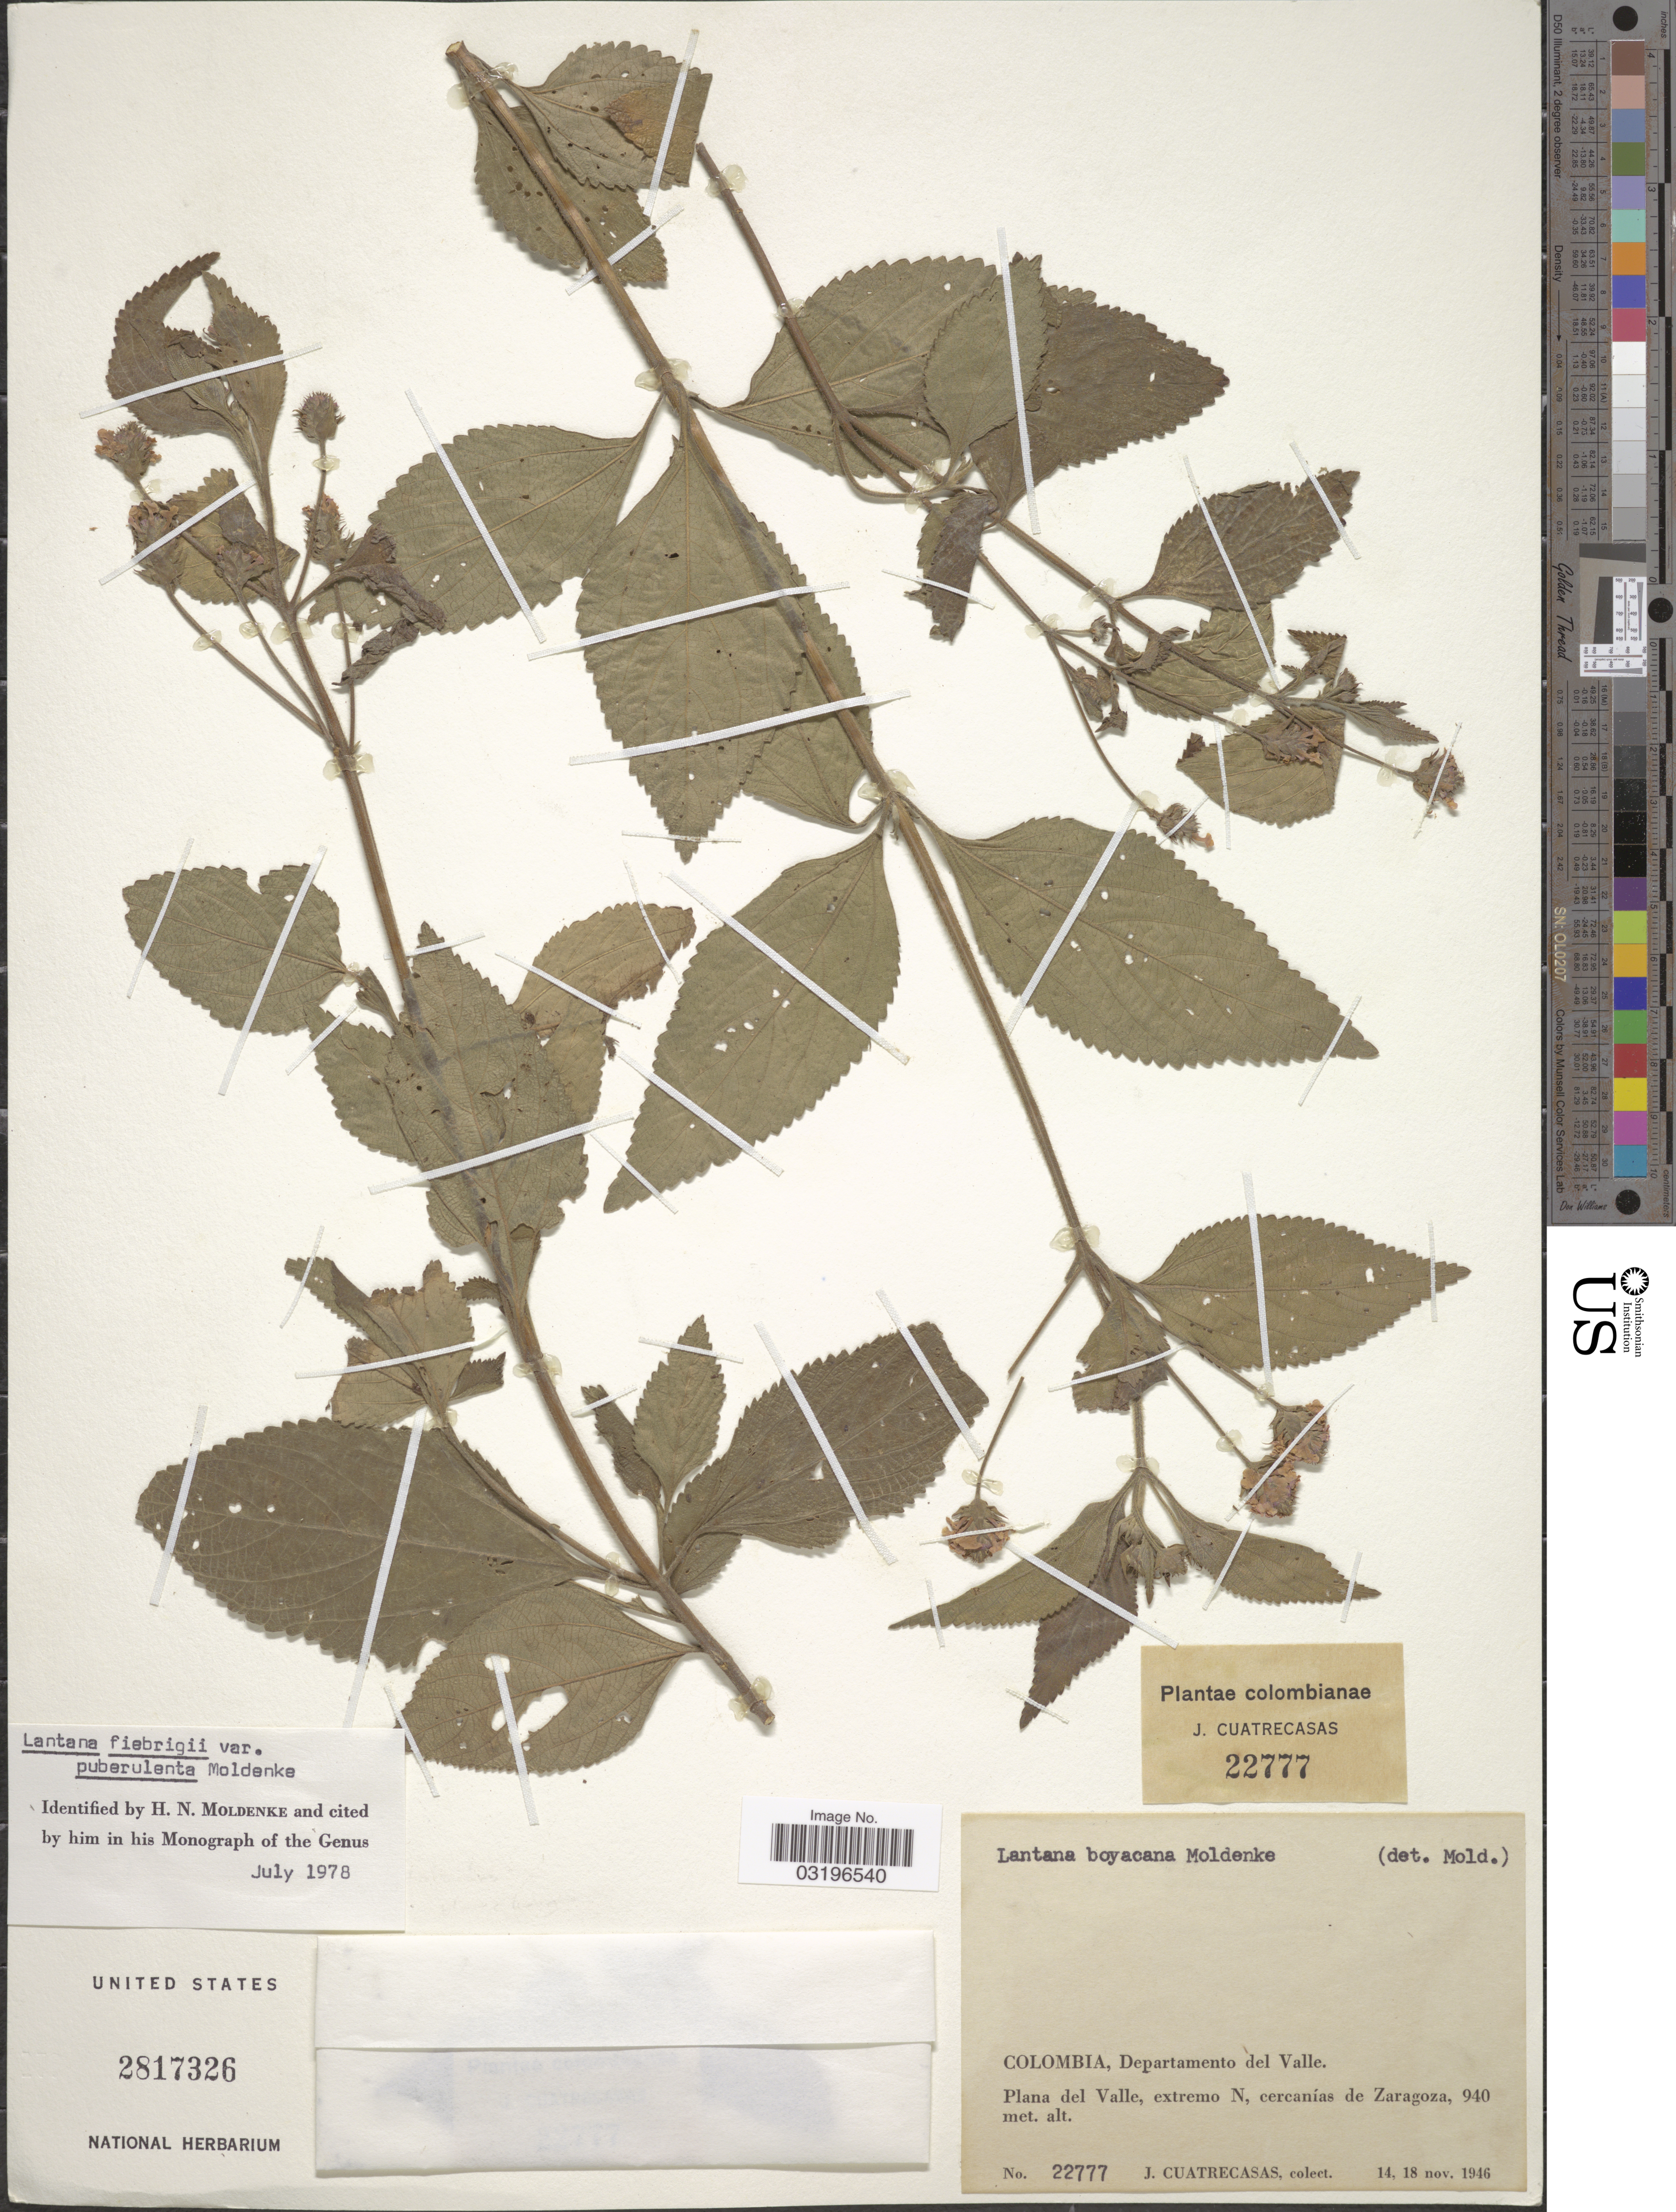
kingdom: Plantae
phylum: Tracheophyta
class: Magnoliopsida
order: Lamiales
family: Verbenaceae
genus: Lantana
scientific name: Lantana fiebrigii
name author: Hayek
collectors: J. Cuatrecasas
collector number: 22777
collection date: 1946-11-14/1946-11-18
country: Colombia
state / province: Valle del Cauca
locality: Departamento del Valle. Plana del Valle, extremo N, cerranías de Zaragoza.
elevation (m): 940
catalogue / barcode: US 2817326